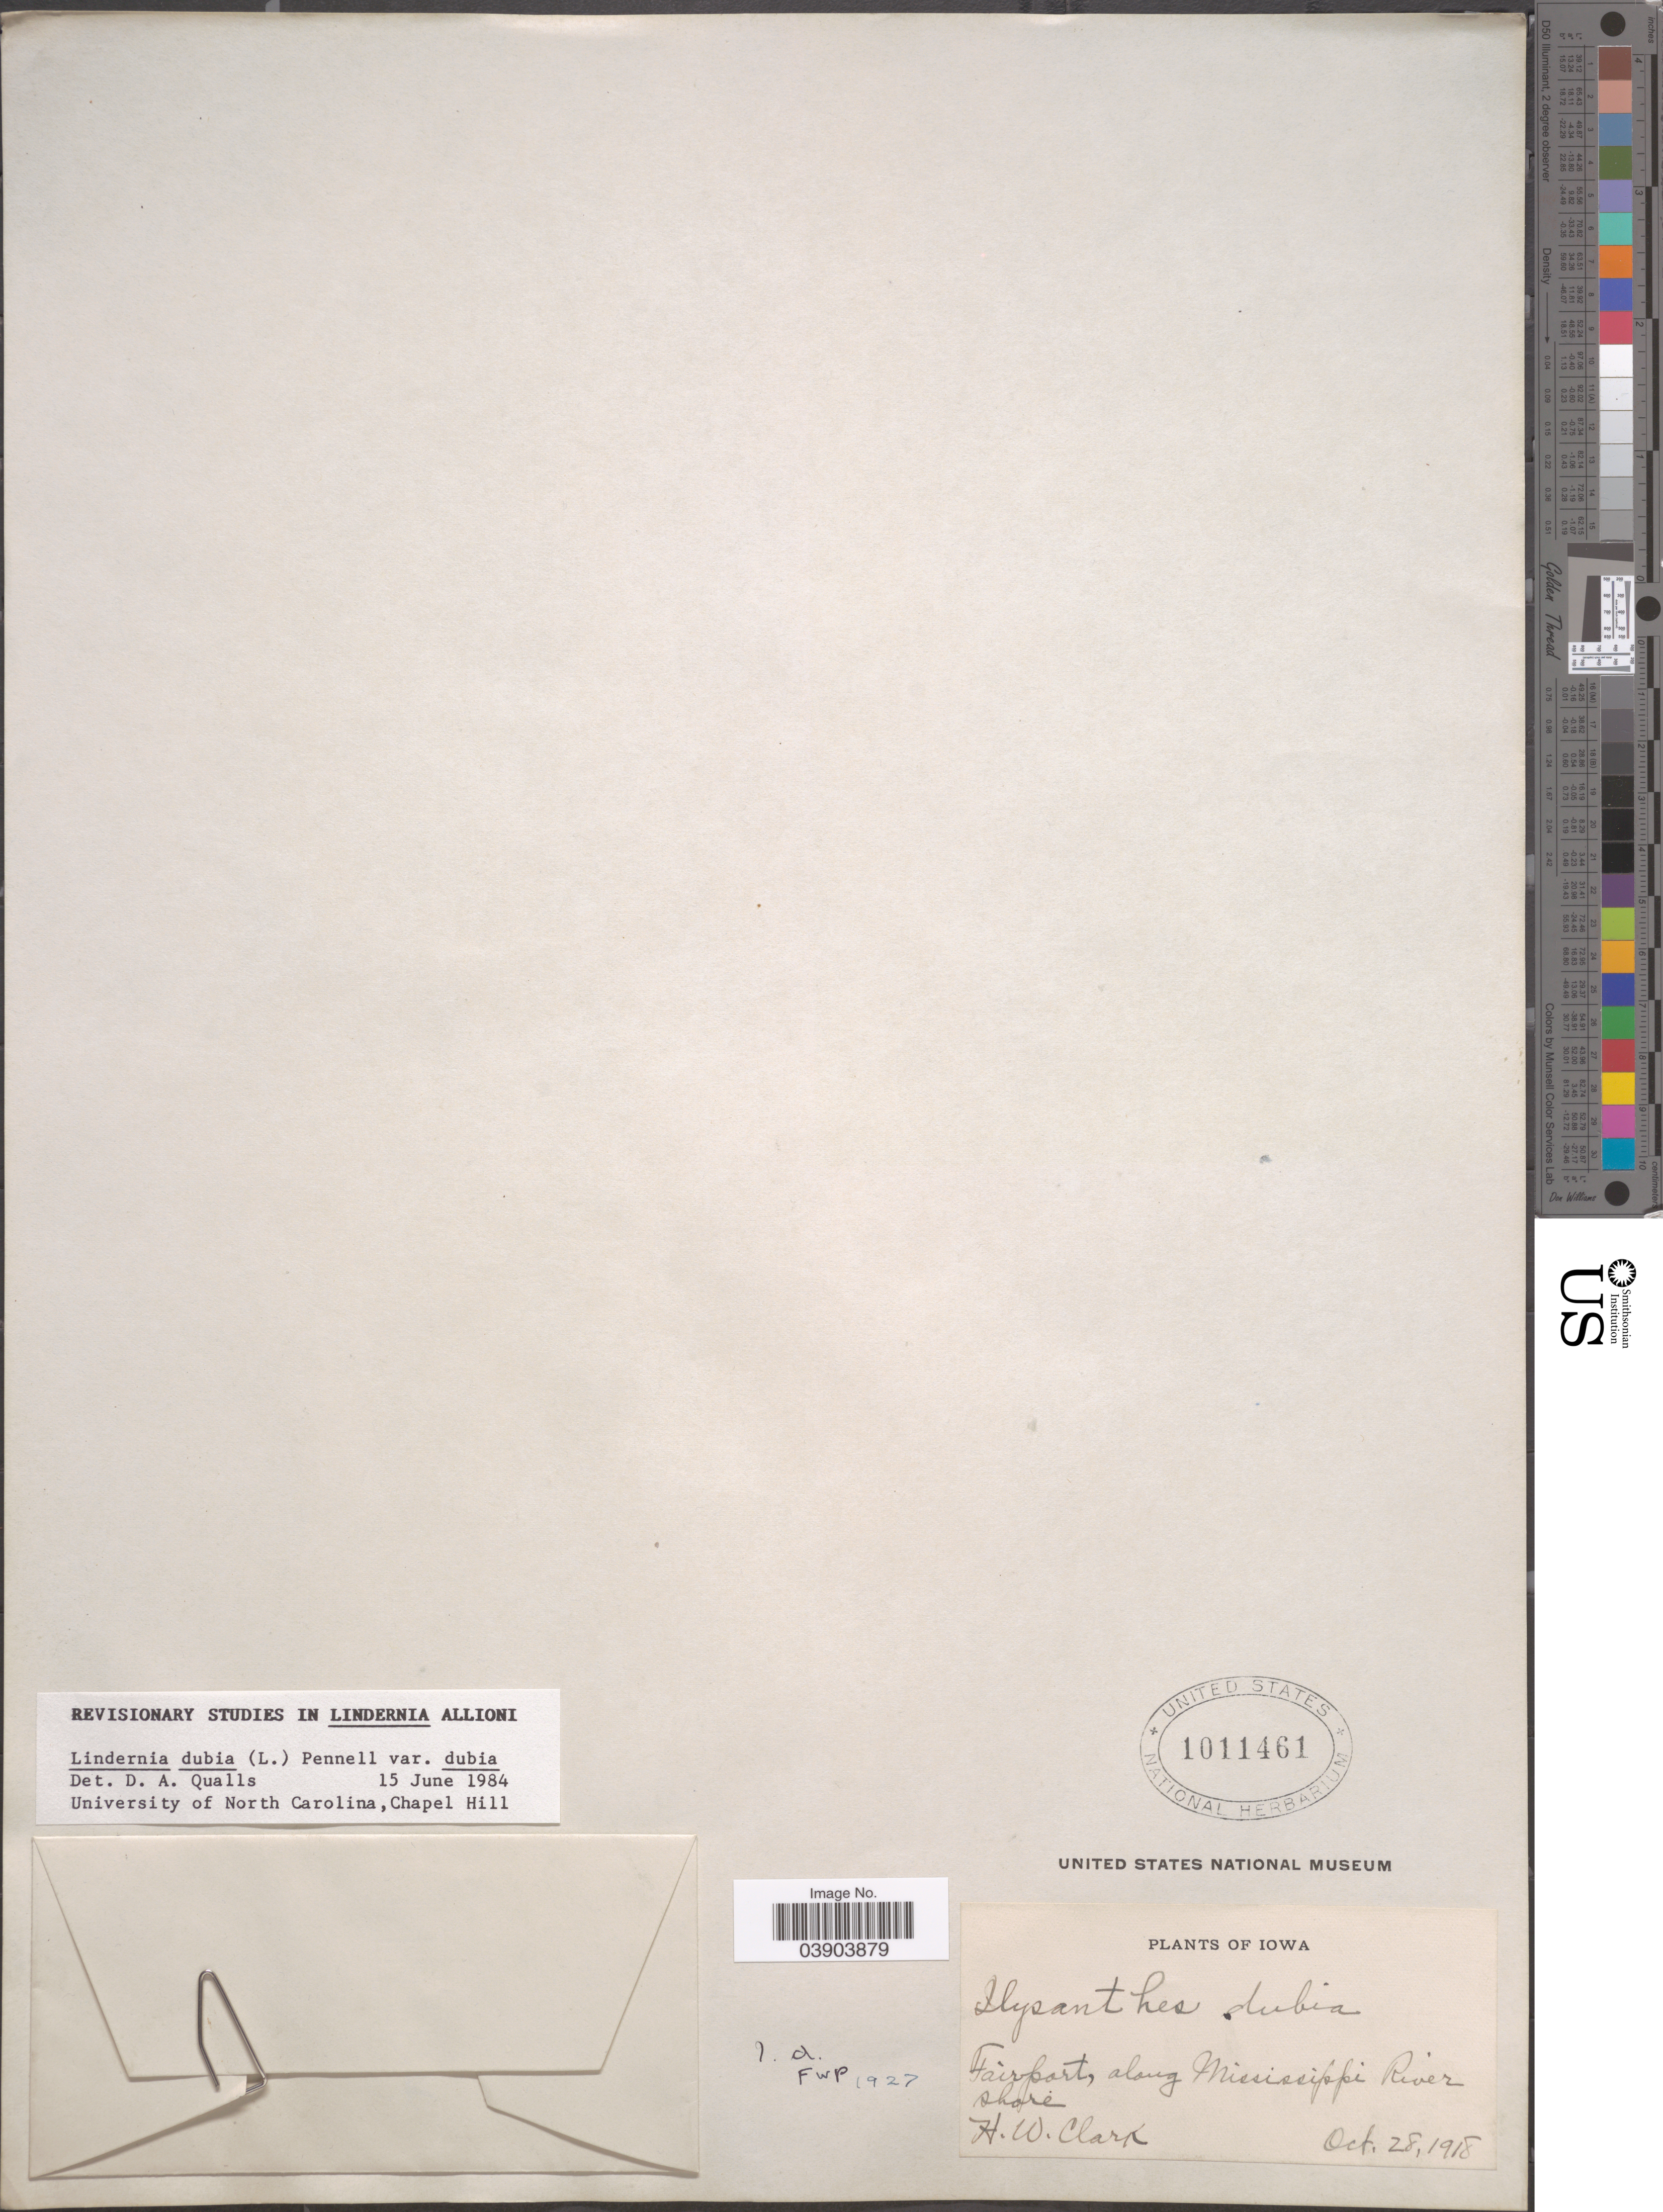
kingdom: Plantae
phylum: Tracheophyta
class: Magnoliopsida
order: Lamiales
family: Linderniaceae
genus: Lindernia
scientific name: Lindernia dubia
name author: (L.) Pennell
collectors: H. W. Clark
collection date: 1918-10-28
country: United States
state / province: Iowa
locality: Fairpart, along Mississippi River shore.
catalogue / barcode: US 1011461